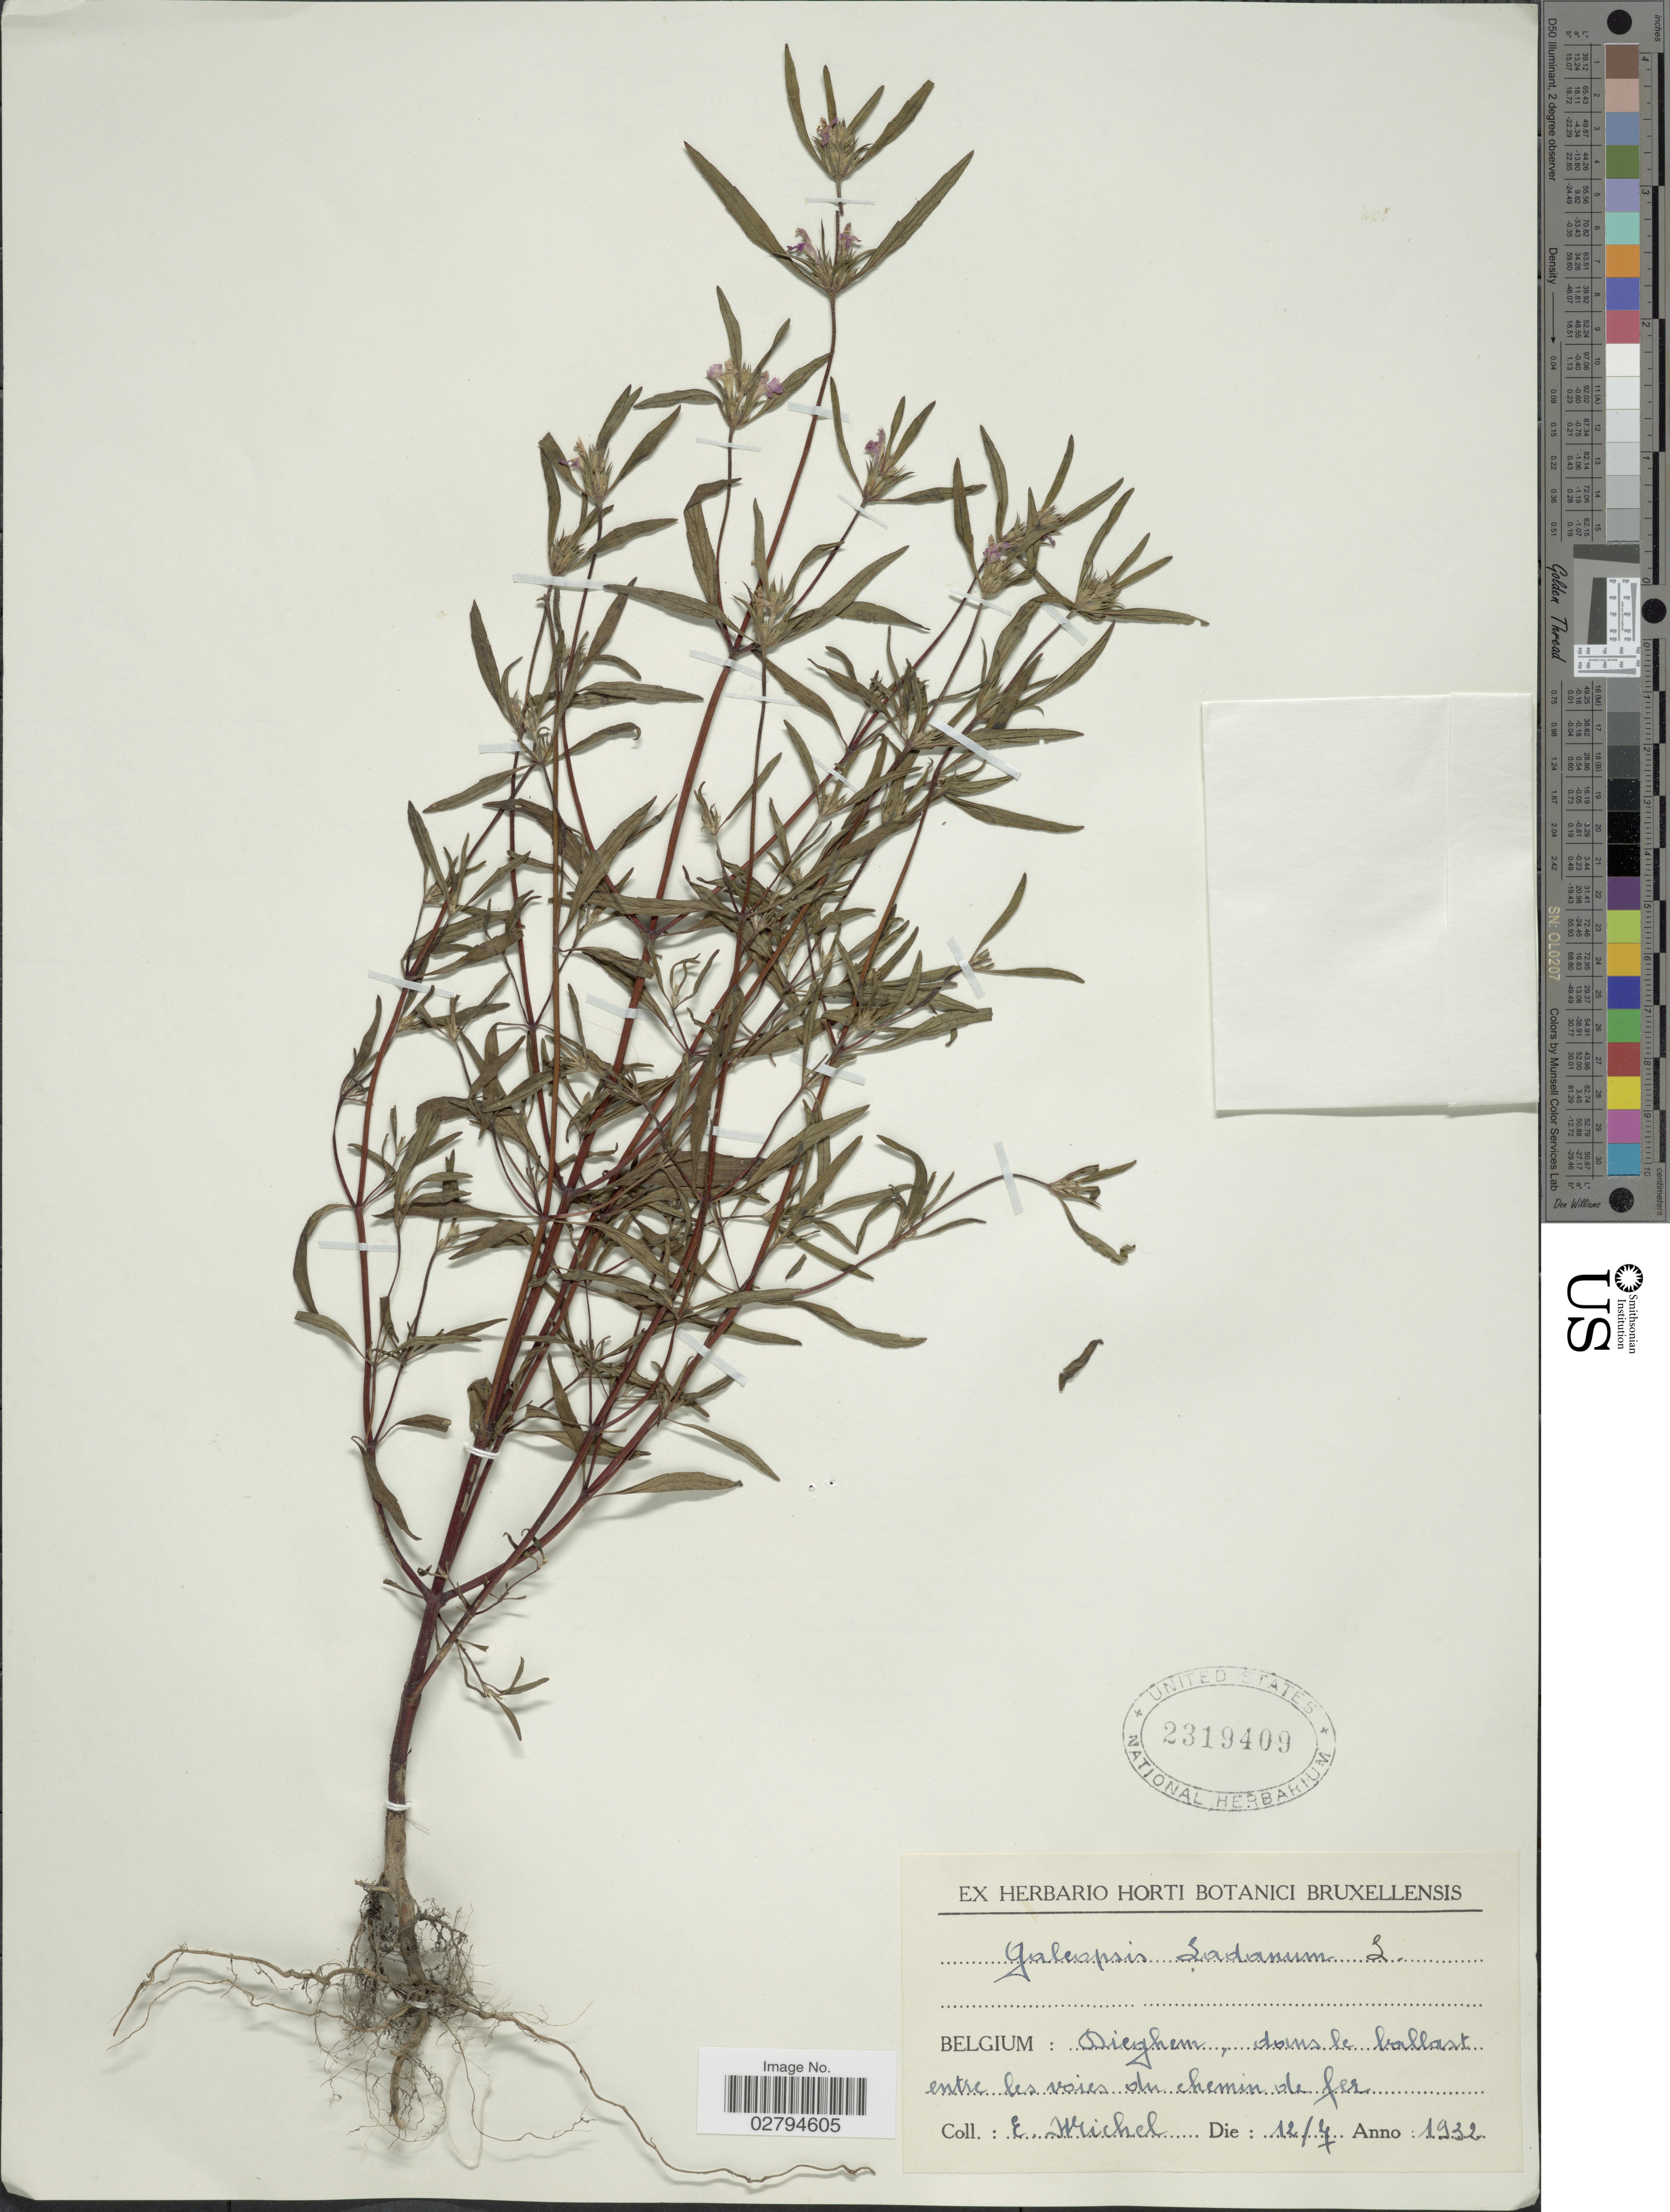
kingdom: Plantae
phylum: Tracheophyta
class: Magnoliopsida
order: Lamiales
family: Lamiaceae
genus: Galeopsis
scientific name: Galeopsis ladanum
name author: L.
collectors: E. Michel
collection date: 1932-07-12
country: Belgium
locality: Dieghem, dans le ballast entre les voies du chemin de fer.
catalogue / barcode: US 2319409